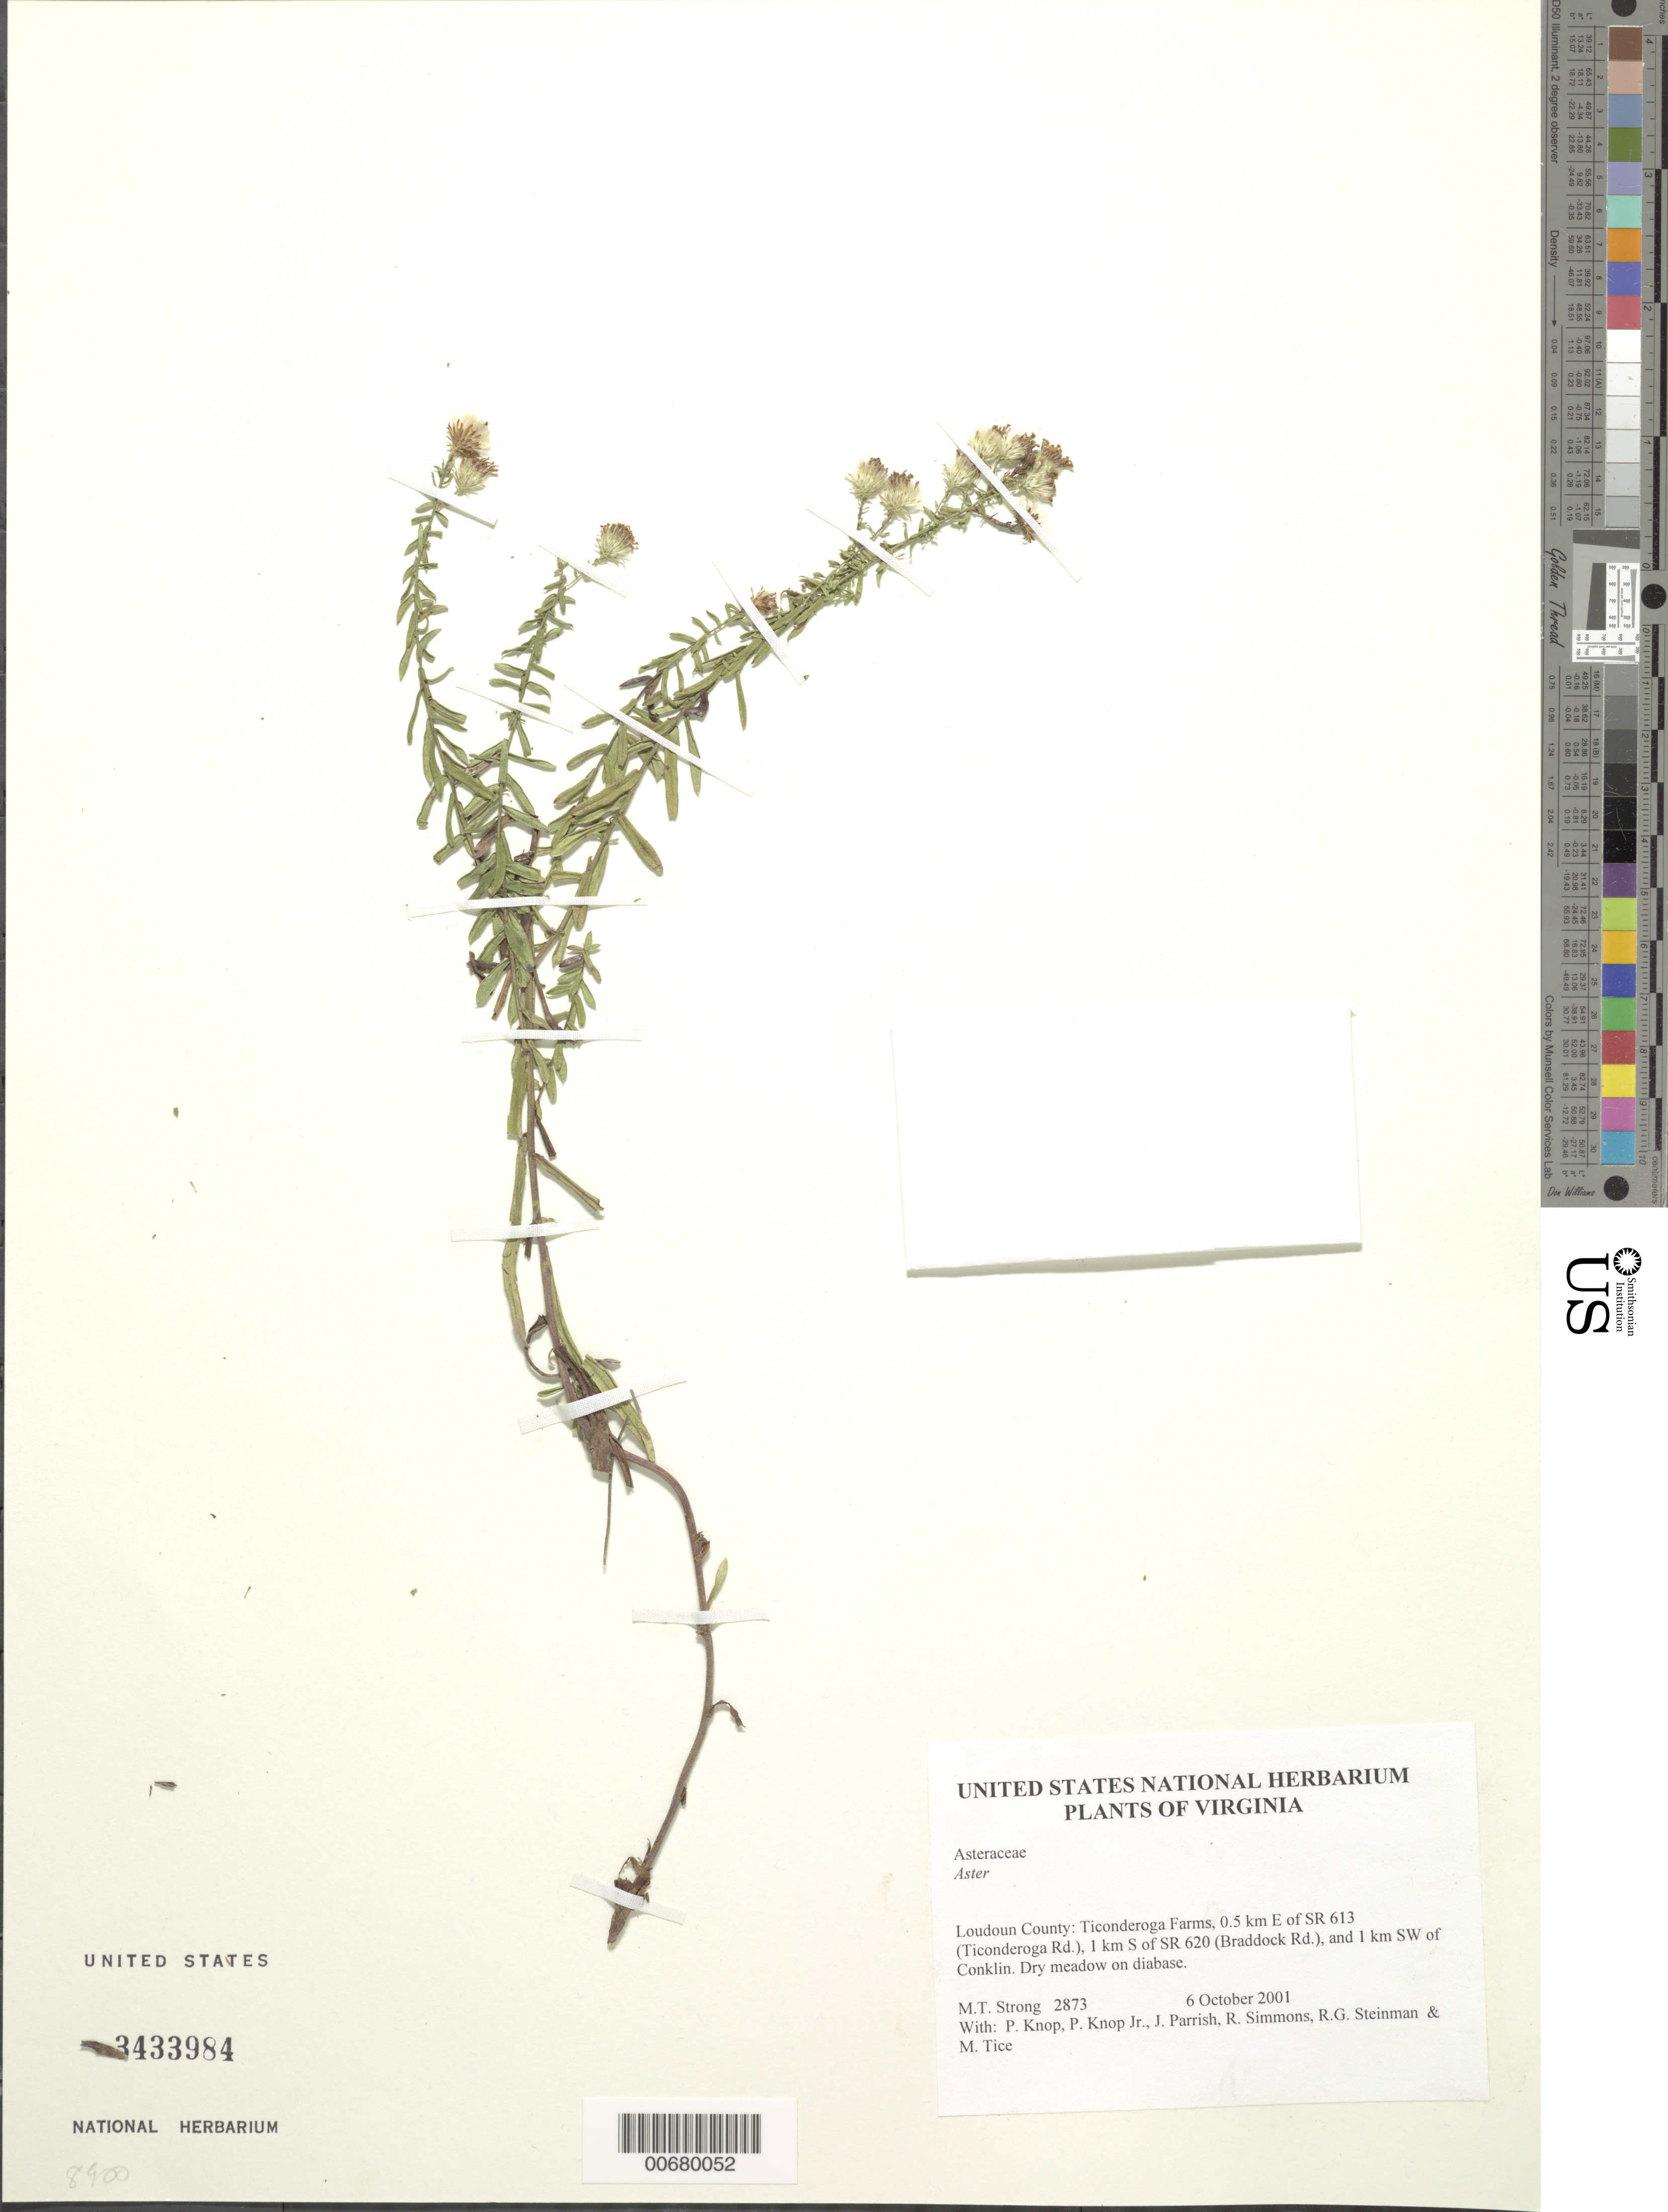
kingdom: Plantae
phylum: Tracheophyta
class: Magnoliopsida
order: Asterales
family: Asteraceae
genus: Aster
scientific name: Aster sp.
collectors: M. T. Strong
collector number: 2873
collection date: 2001-10-06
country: United States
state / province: Virginia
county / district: Loudoun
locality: Ticonderoga Farms, 0.5 km E of SR 613, 1 km S of SR 620 and 1 km SW of Conklin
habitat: Dry meadow on diabase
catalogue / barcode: US 3433984